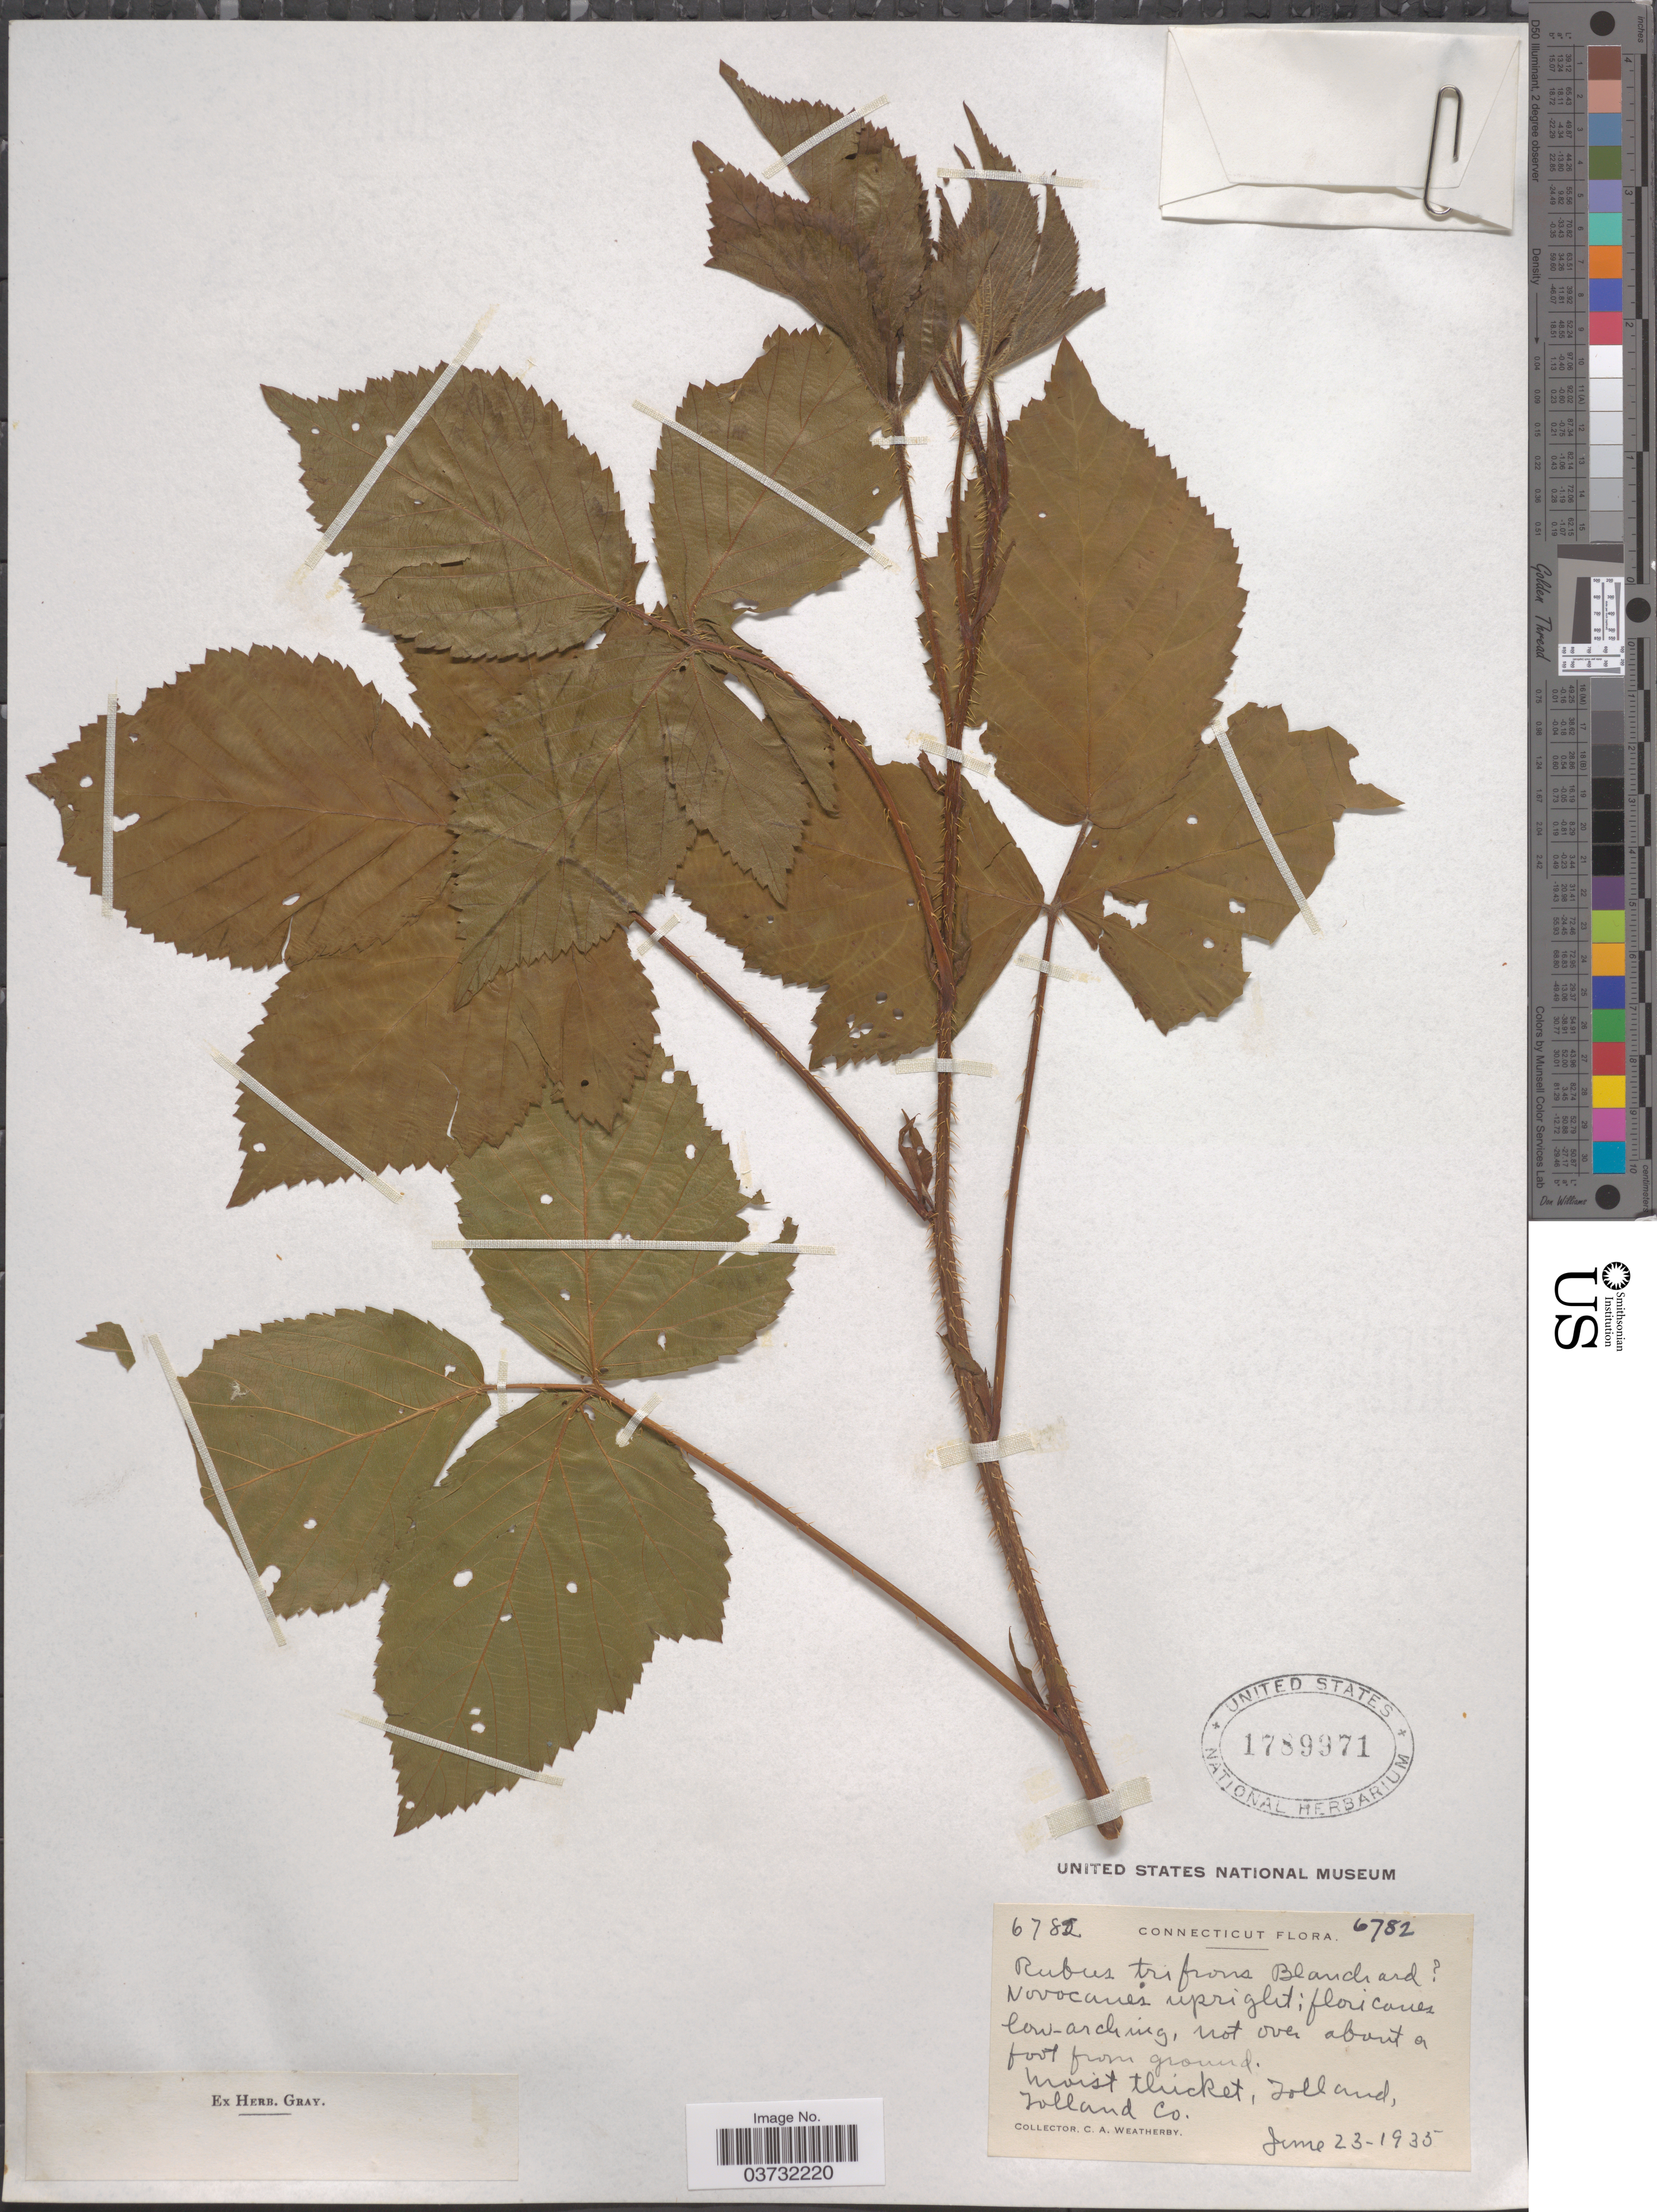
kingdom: Plantae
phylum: Tracheophyta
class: Magnoliopsida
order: Rosales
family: Rosaceae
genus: Rubus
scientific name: Rubus trifrons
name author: Blanch.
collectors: C. A. Weatherby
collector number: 6782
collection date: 1935-06-23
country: United States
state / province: Connecticut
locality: Tolland, Tolland Co.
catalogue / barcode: US 1789971